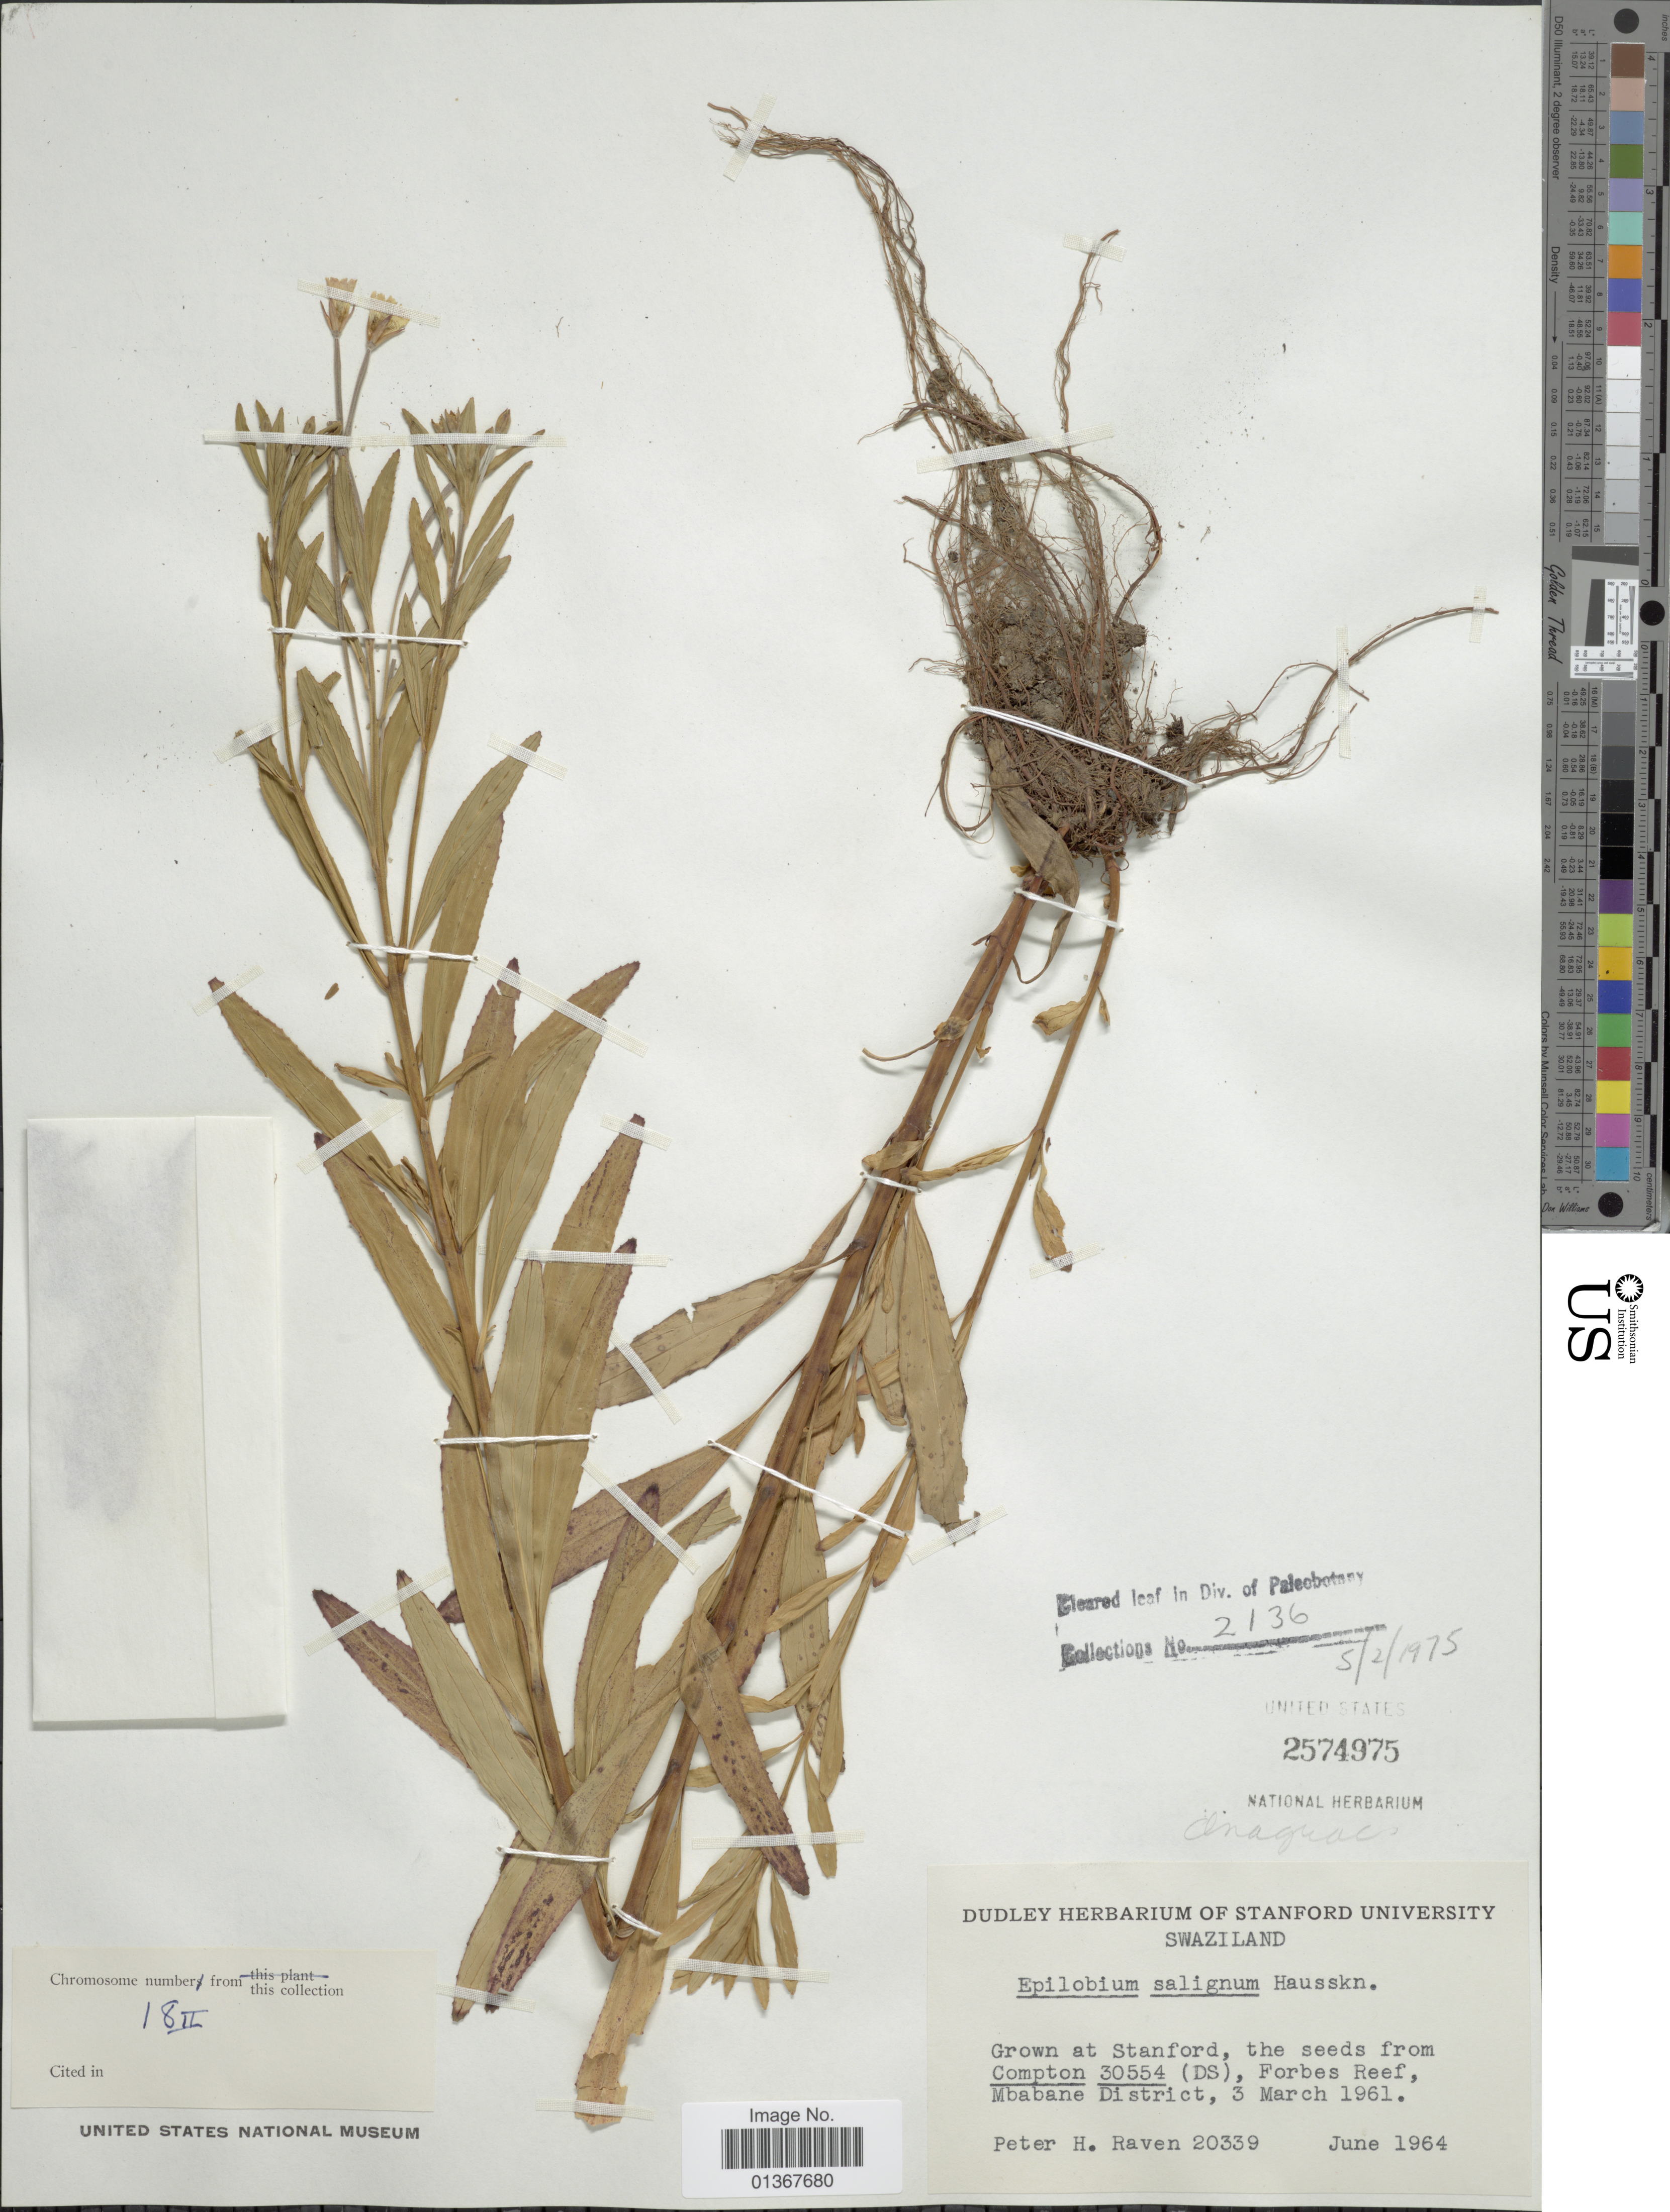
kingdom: Plantae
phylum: Tracheophyta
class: Magnoliopsida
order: Myrtales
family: Onagraceae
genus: Epilobium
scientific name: Epilobium salignum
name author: Hausskn.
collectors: P. H. Raven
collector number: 20339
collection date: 1964-06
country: Eswatini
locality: Grown at Stanford, the seeds froom Compton 30554 (DS), Forbes Reef, Mbabane District, 3 March 1961.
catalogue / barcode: US 2574975